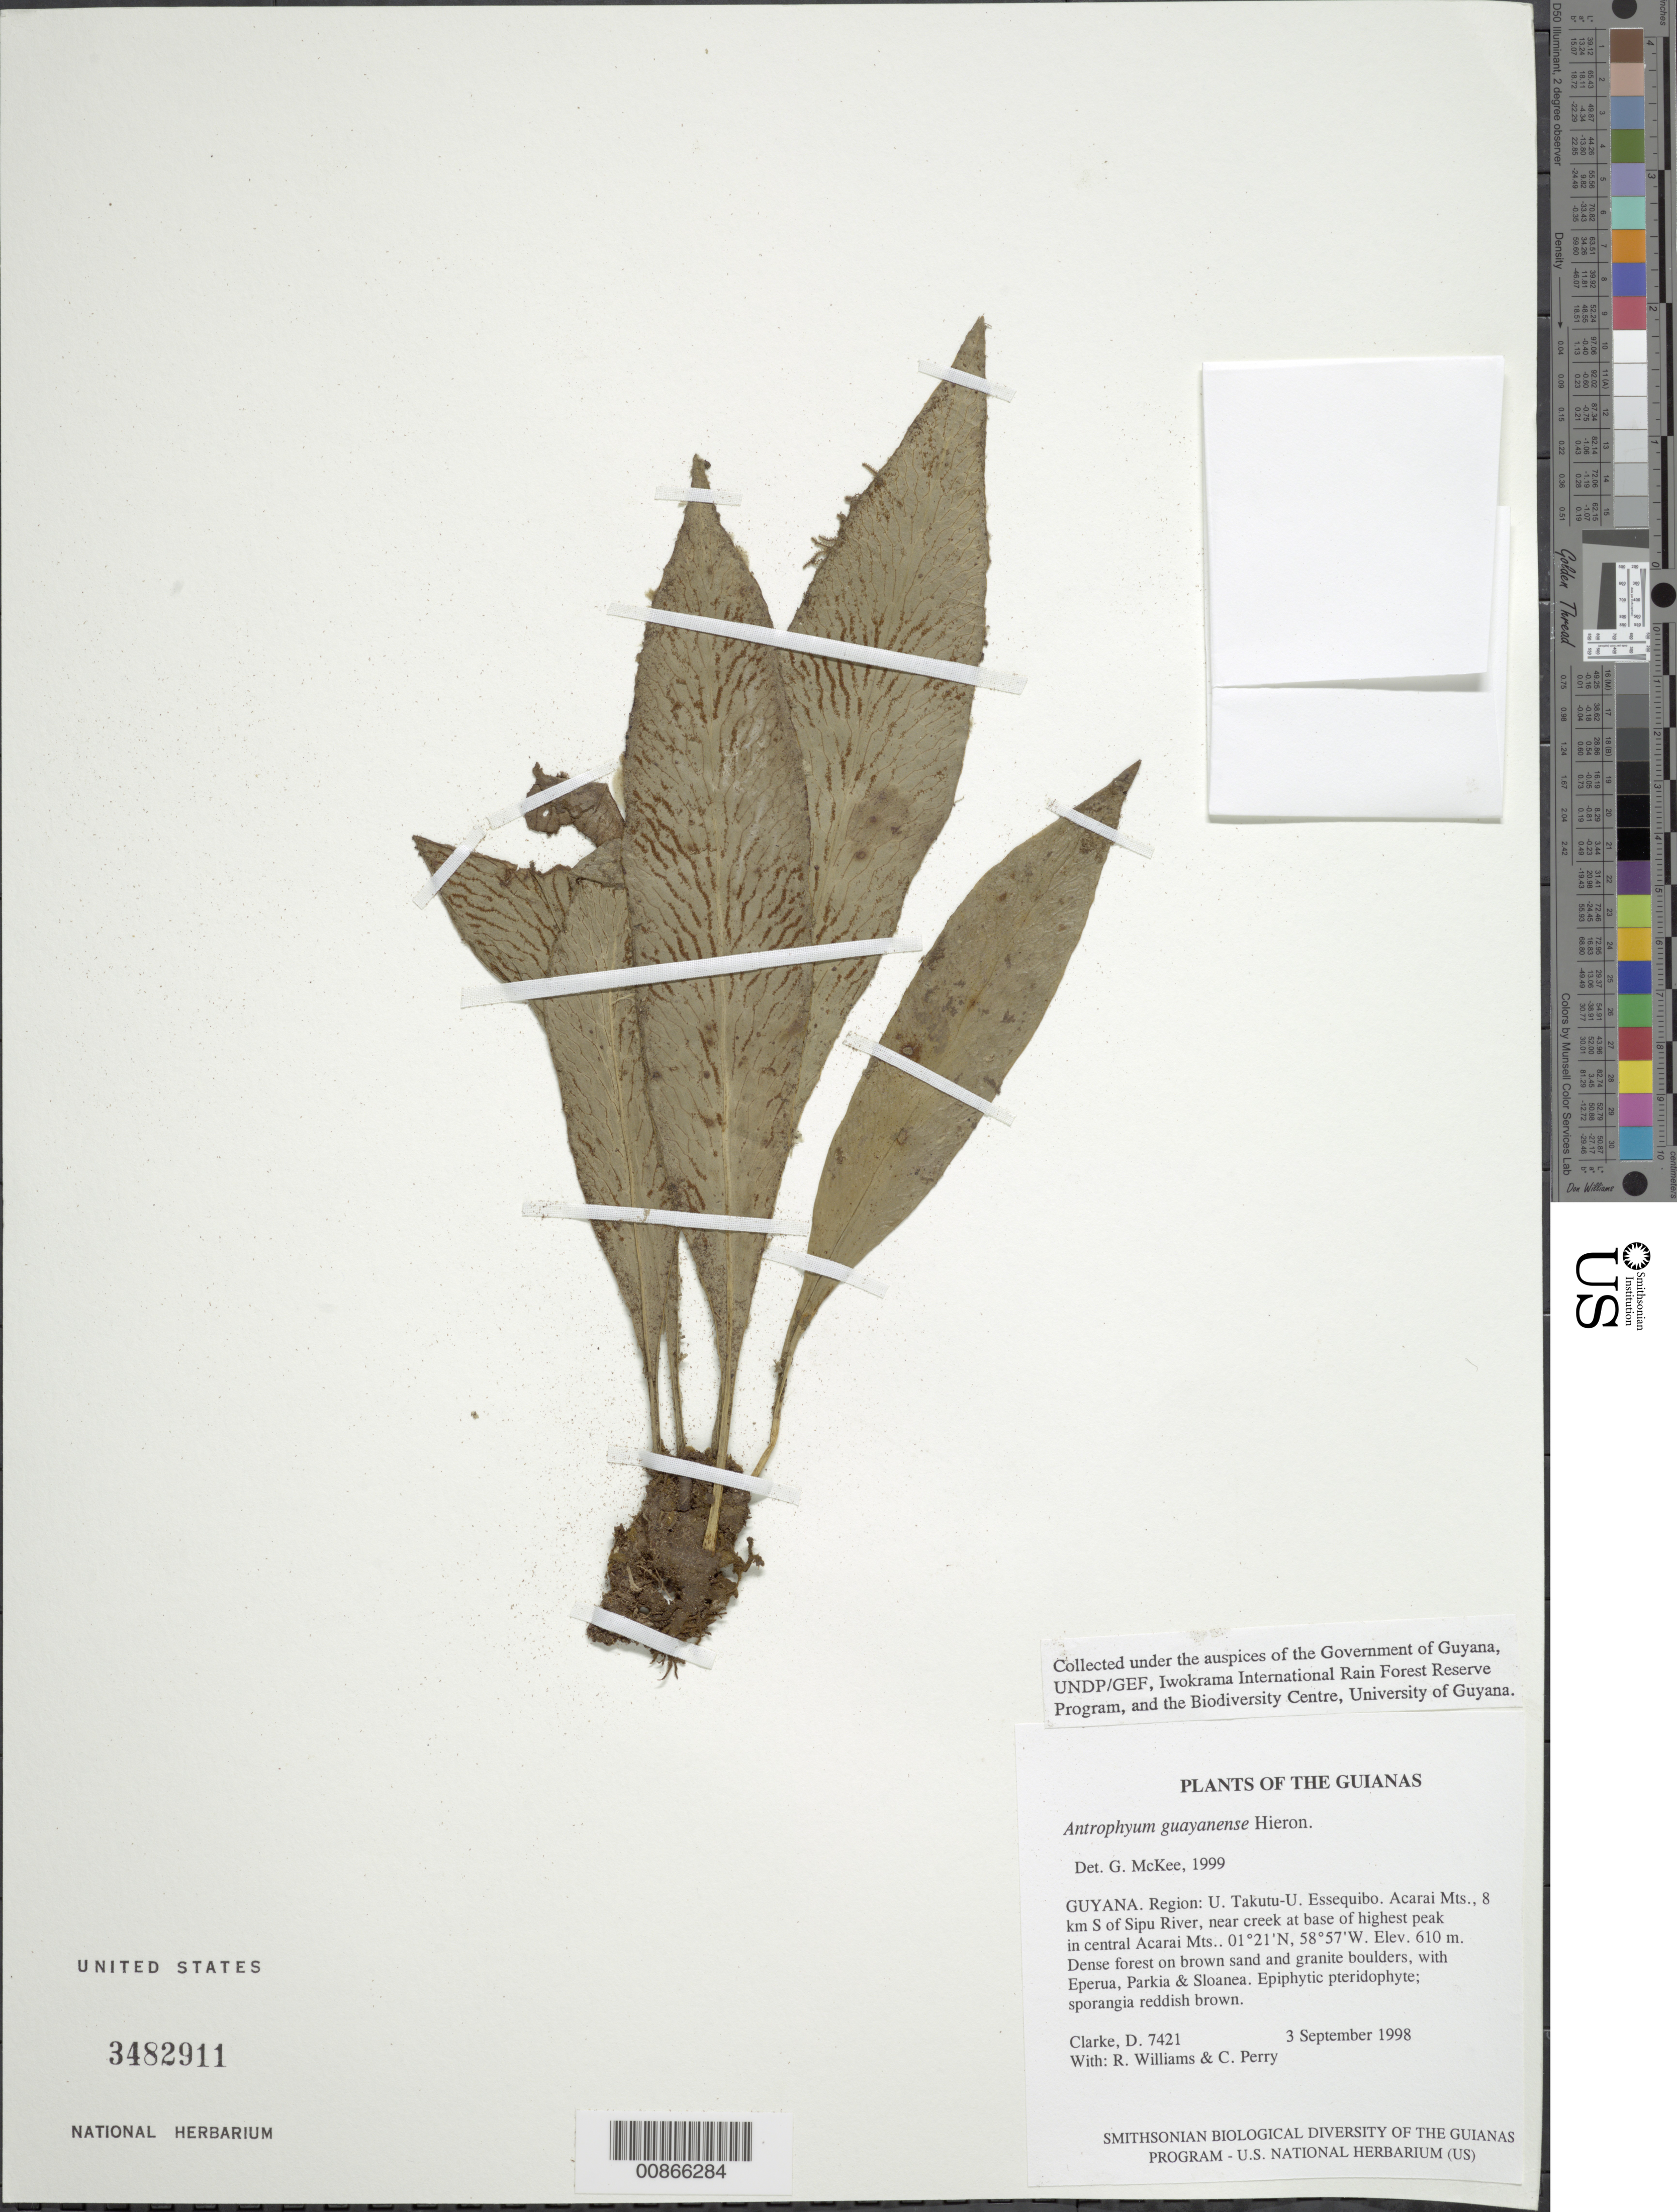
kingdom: Plantae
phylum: Tracheophyta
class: Polypodiopsida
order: Polypodiales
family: Pteridaceae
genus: Polytaenium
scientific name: Polytaenium guayanense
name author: (Hieron.) Alston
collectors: H. D. Clarke, R. Williams & C. Perry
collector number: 7421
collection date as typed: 3 September 1998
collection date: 1998-09-03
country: Guyana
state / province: U. Takutu-U. Essequibo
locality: Acarai Mts., 8 km S of Sipu River, near creek at base of highest peak in central Acarai Mts.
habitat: Dense forest on brown sand and granite boulders, with Eperua, Parkia & Sloanea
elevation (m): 610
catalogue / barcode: US 3482911